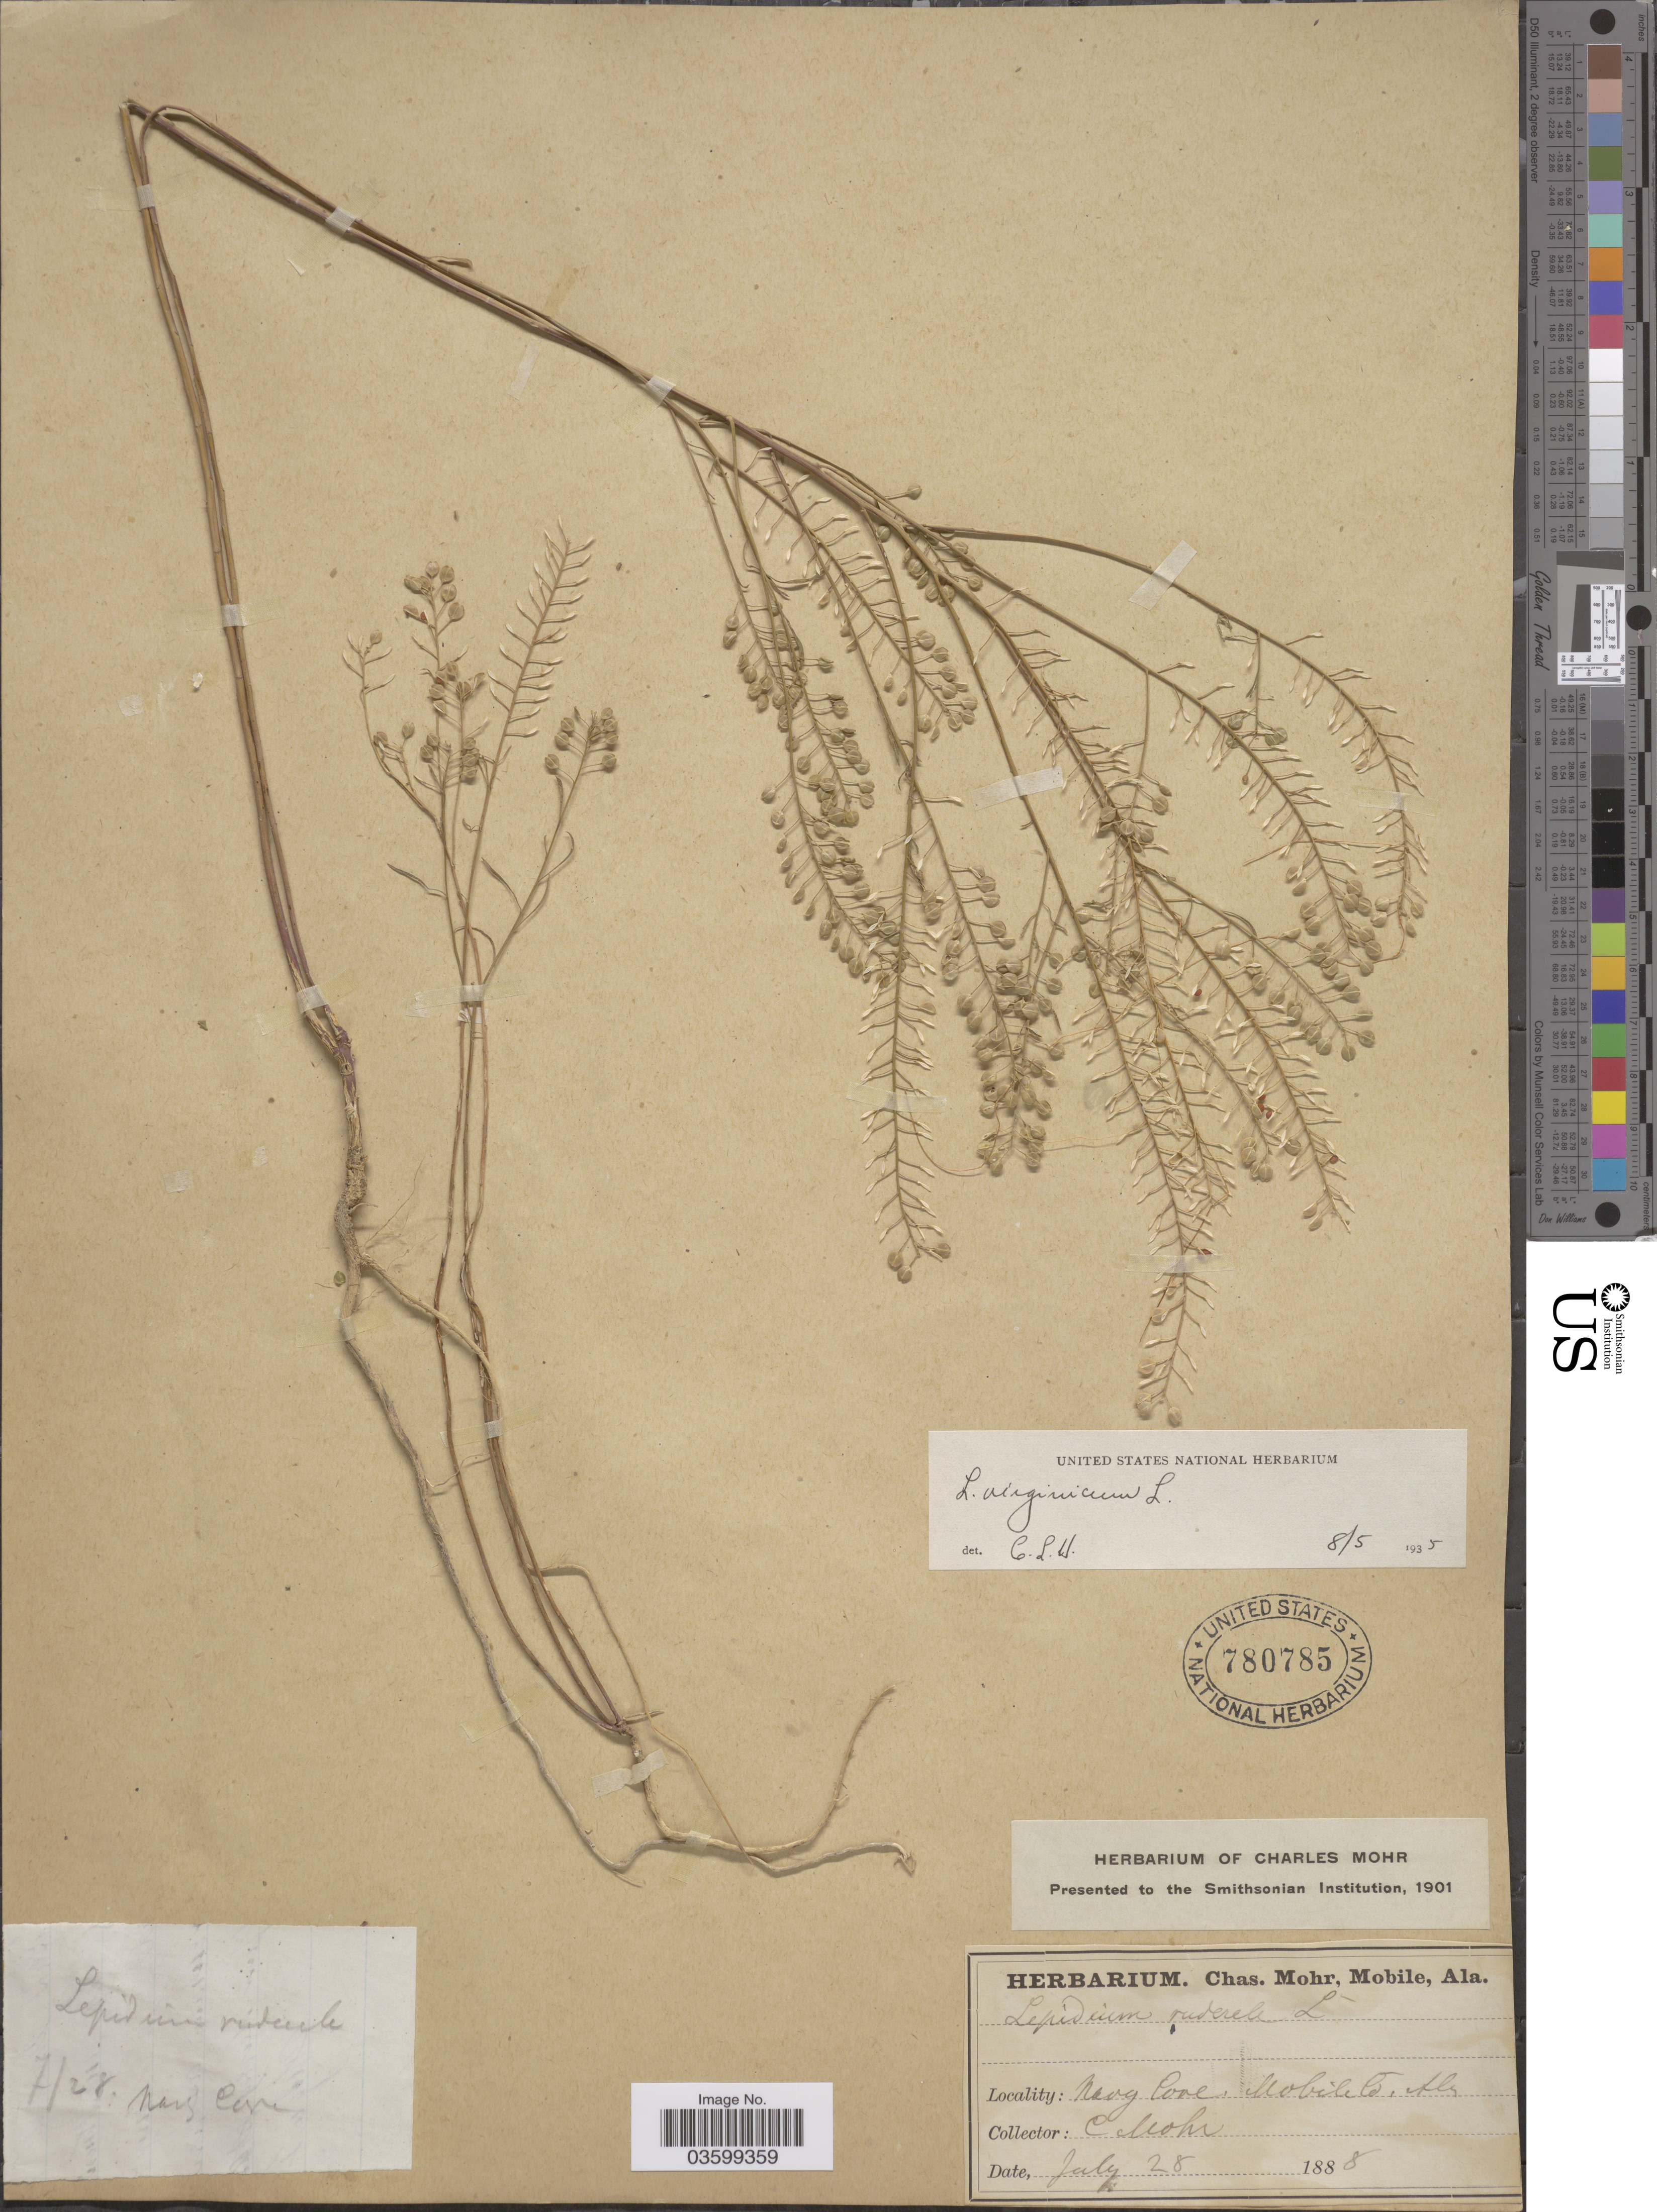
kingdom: Plantae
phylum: Tracheophyta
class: Magnoliopsida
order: Brassicales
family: Brassicaceae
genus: Lepidium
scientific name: Lepidium virginicum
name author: L.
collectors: Mohr, C. T. (herbarium)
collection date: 1888-07-28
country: United States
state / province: Alabama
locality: Navy Cove. Mobile Co.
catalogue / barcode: US 780785